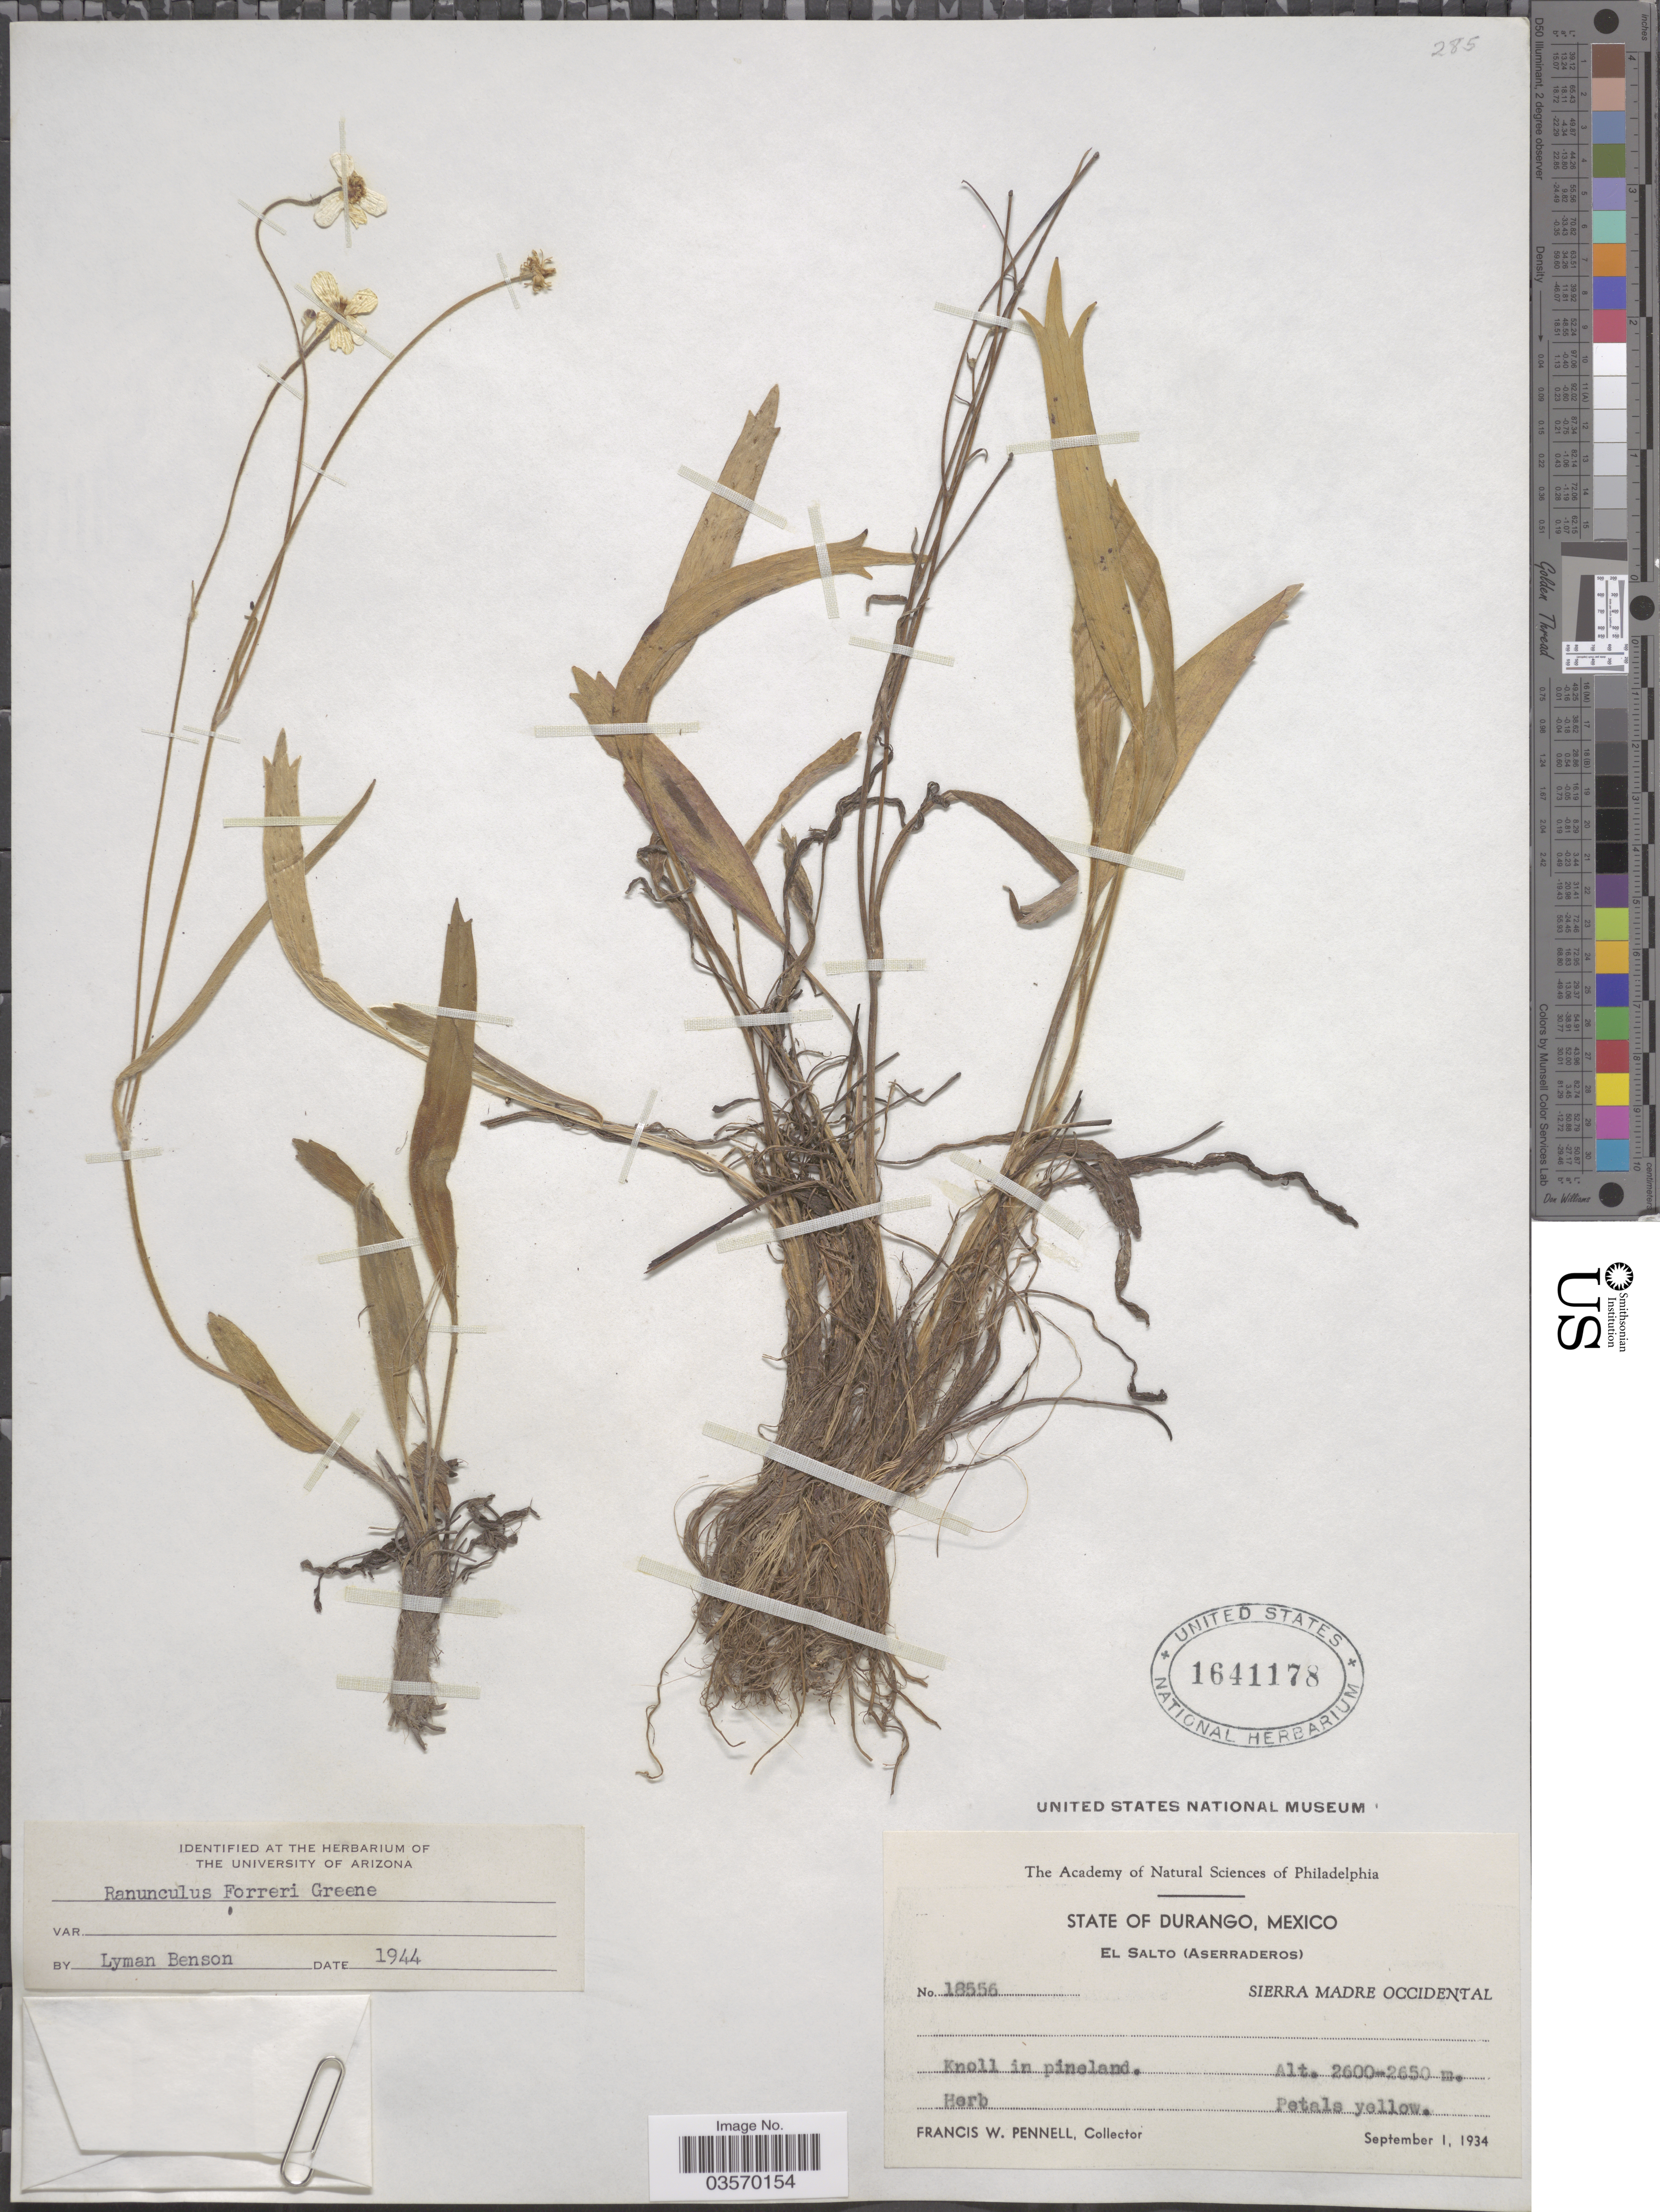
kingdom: Plantae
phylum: Tracheophyta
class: Magnoliopsida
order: Ranunculales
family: Ranunculaceae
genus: Ranunculus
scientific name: Ranunculus forreri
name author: Greene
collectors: F. W. Pennell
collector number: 18556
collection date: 1934-09-01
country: Mexico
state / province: Durango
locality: El Salto (Aserraderos) Sierra Madre Occidental.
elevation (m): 2600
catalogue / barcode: US 1641178